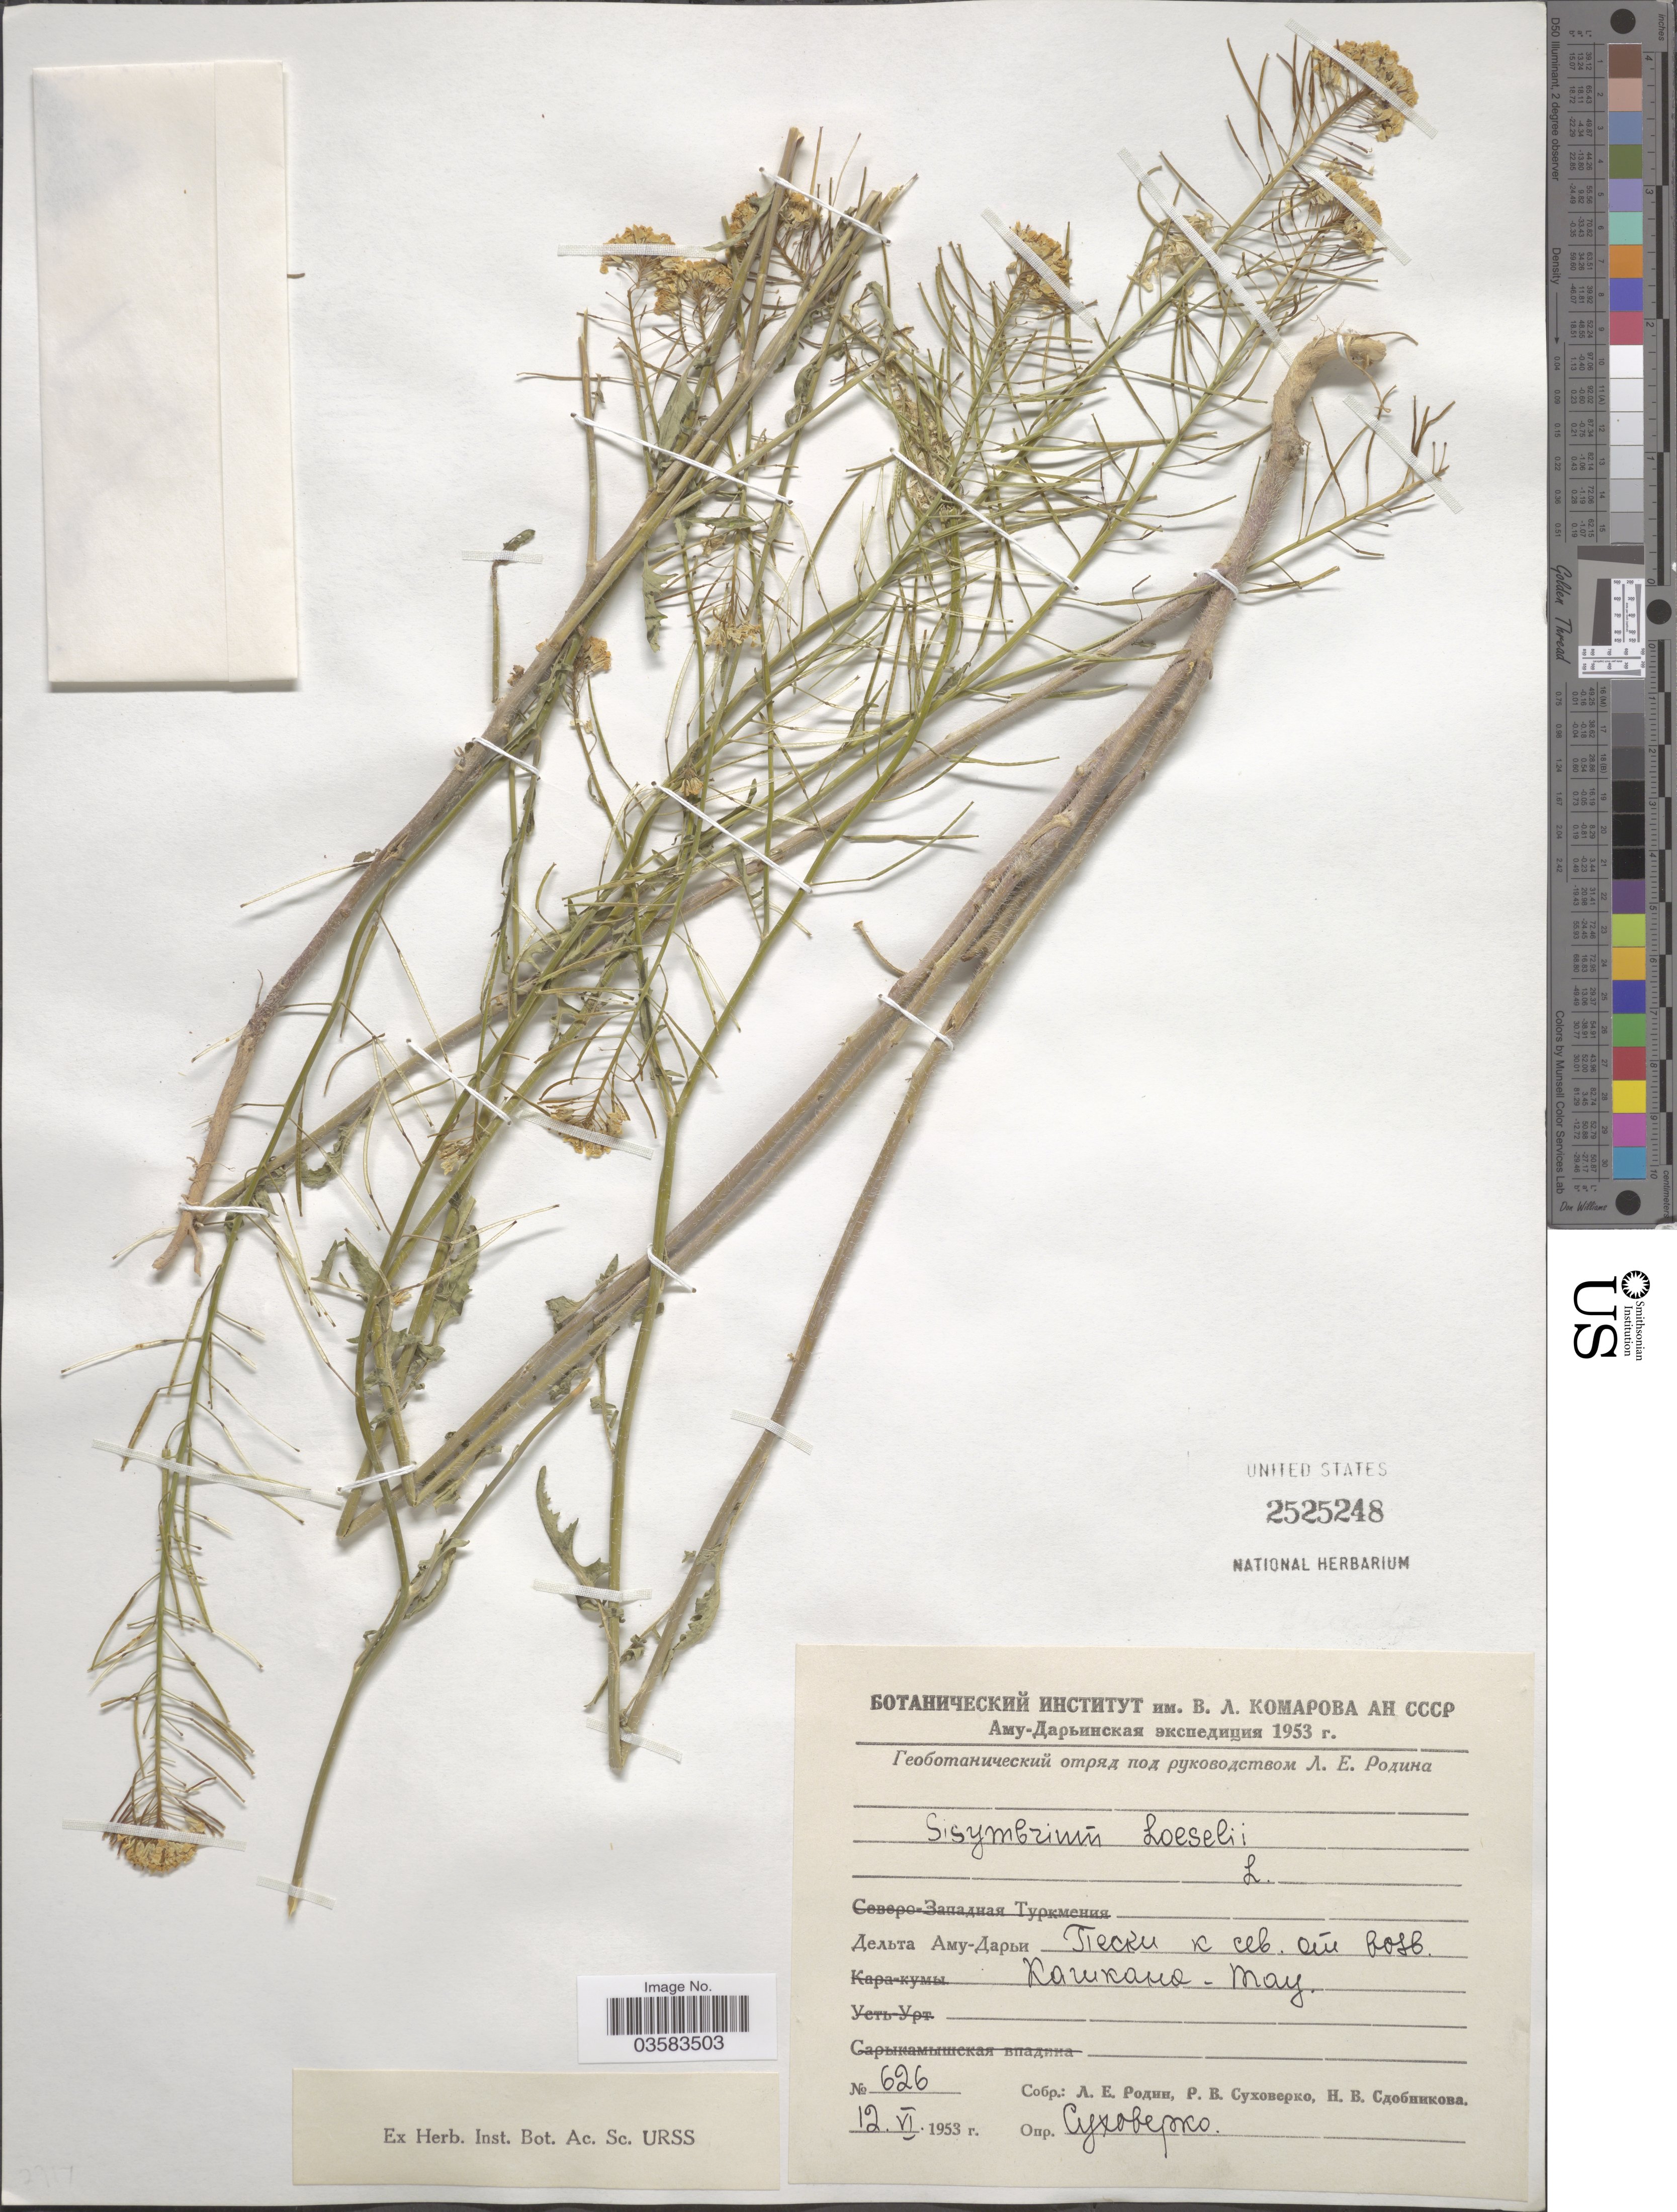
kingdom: Plantae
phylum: Tracheophyta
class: Magnoliopsida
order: Brassicales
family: Brassicaceae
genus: Sisymbrium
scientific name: Sisymbrium loeselii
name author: L.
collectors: L. Rodin, R. Sukhoverko & N. Slobodnikova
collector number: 626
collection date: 1953-06-12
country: Uzbekistan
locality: Amu Darya Delta, Kashkana-Tau.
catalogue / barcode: US 2525248